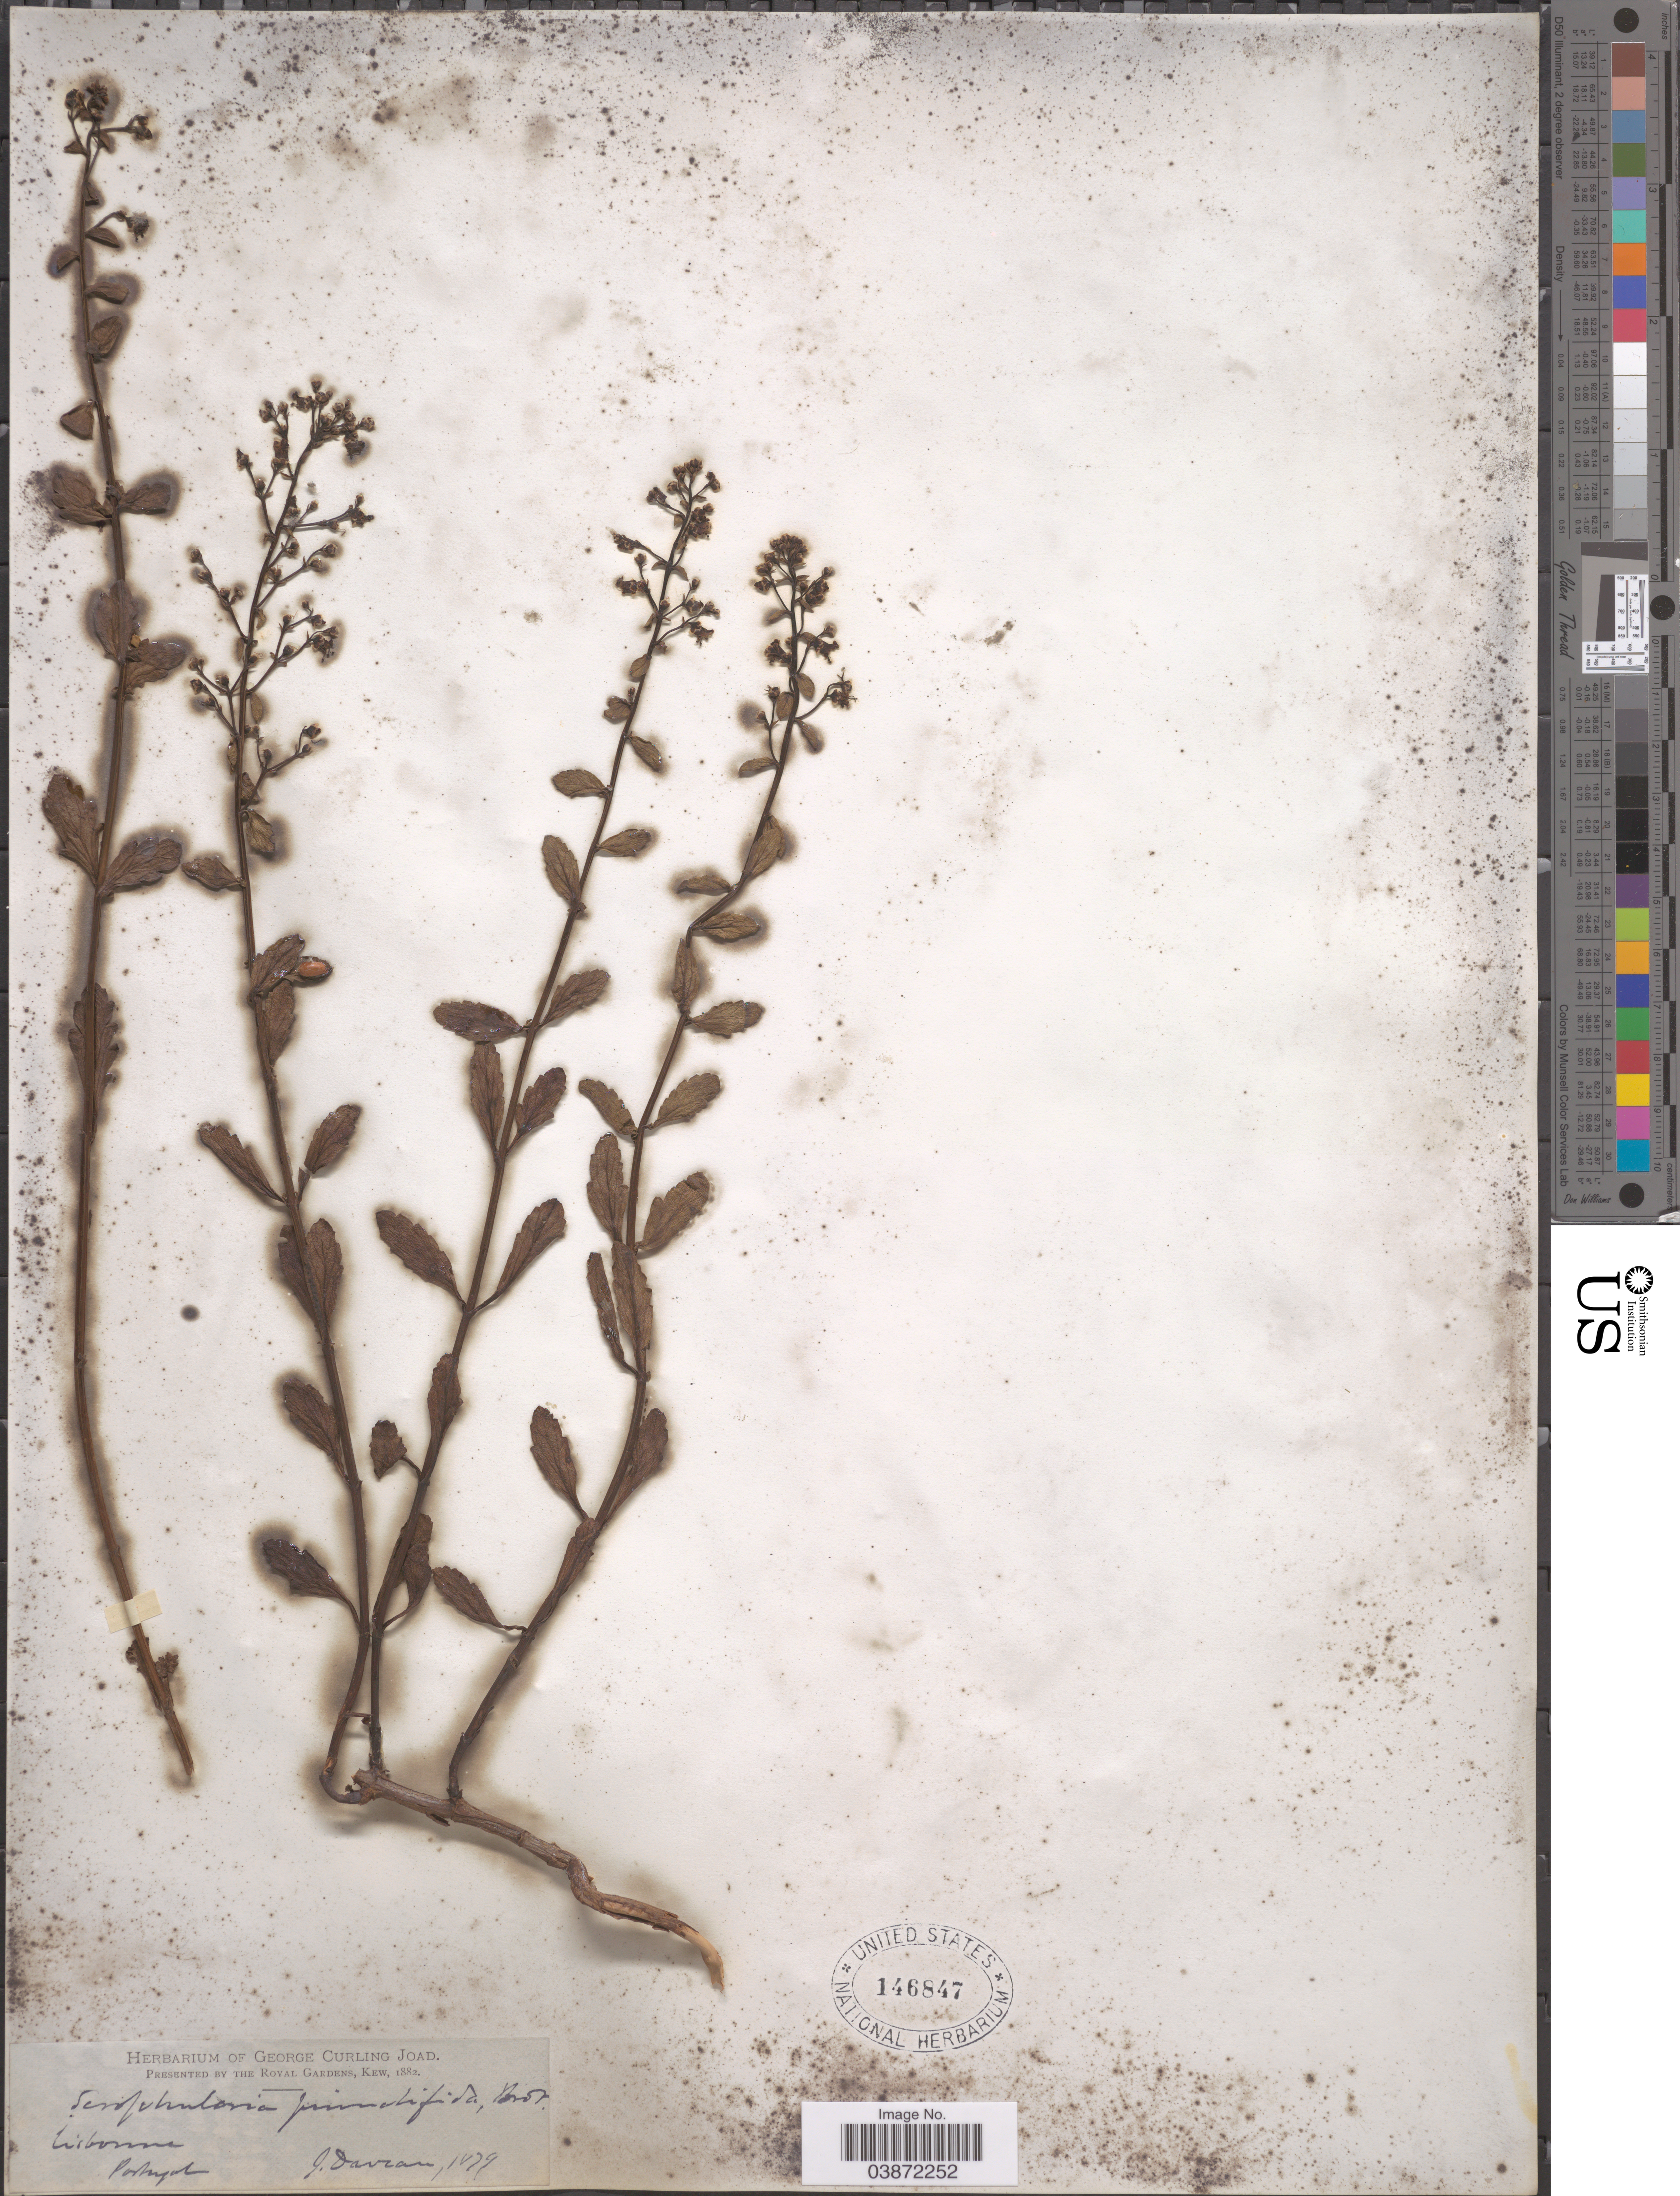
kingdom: Plantae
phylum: Tracheophyta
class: Magnoliopsida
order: Lamiales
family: Scrophulariaceae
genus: Scrophularia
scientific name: Scrophularia pinnatifida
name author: Brot.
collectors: J. Davian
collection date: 1879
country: Portugal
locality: Lisbonne.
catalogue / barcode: US 146847